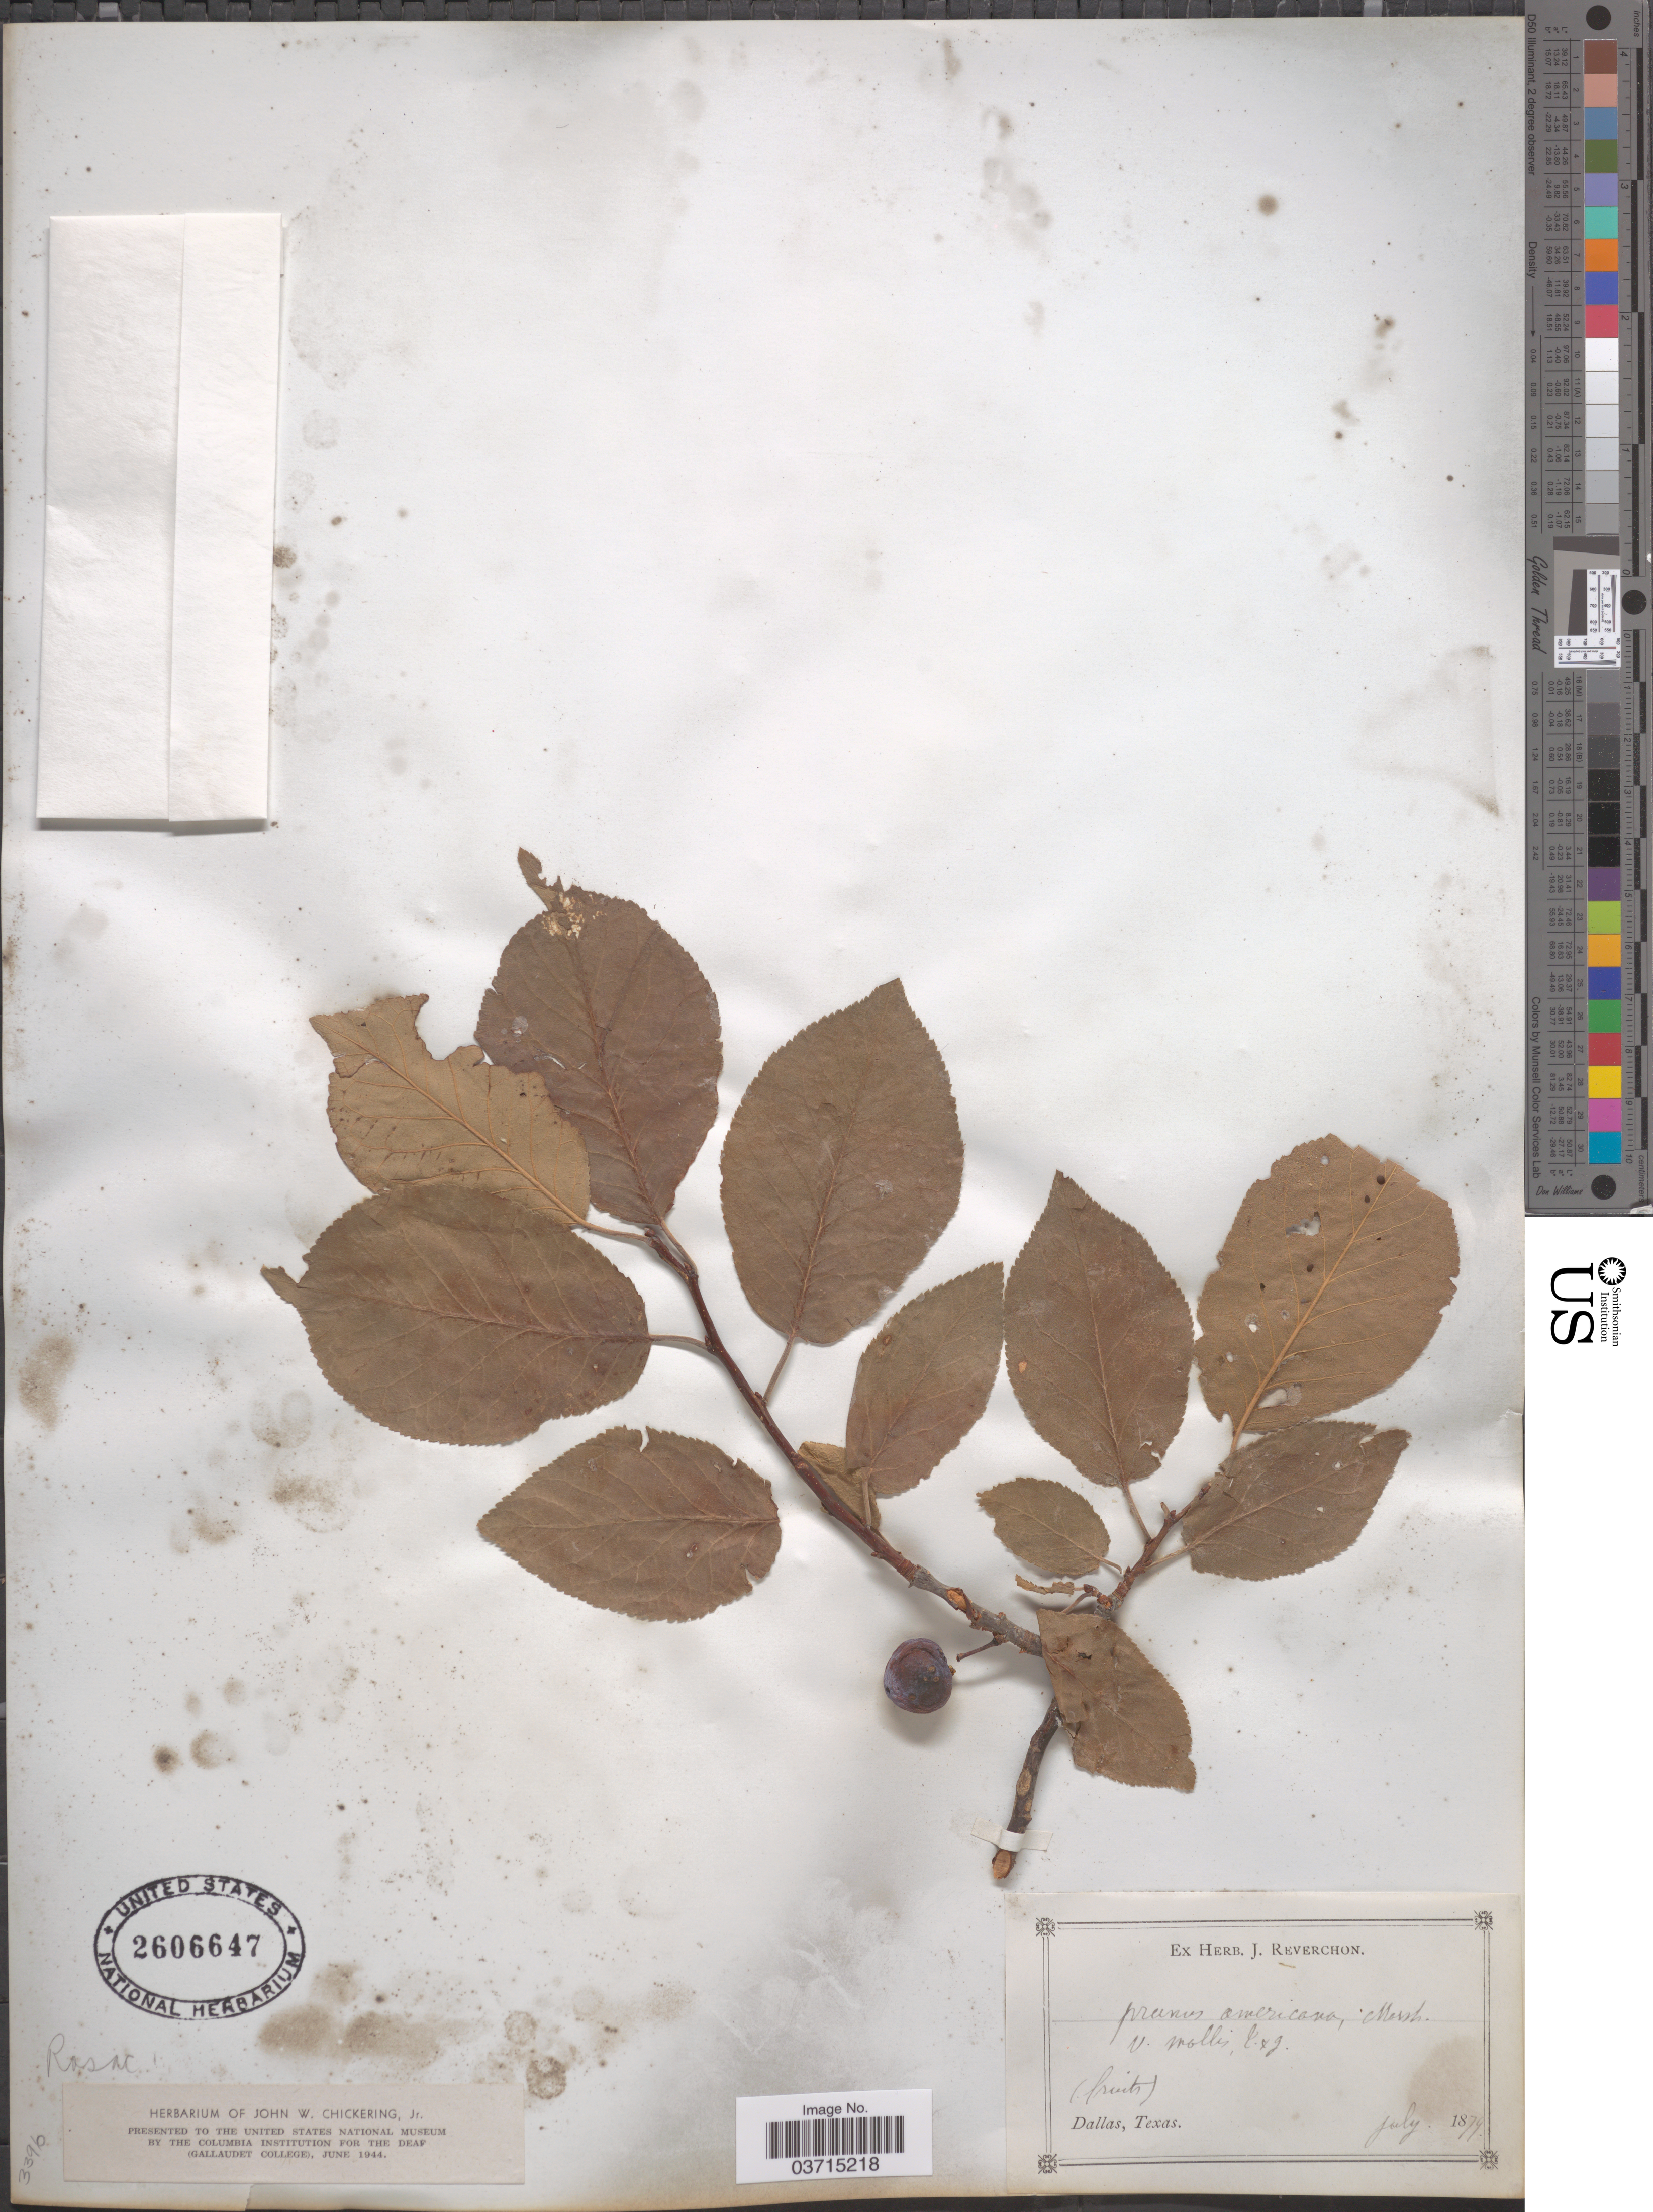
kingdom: Plantae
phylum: Tracheophyta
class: Magnoliopsida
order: Rosales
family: Rosaceae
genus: Prunus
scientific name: Prunus americana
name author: Marshall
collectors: ex herb. J. Reverchon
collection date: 1879-07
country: United States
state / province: Texas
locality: Dallas.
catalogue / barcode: US 2606647